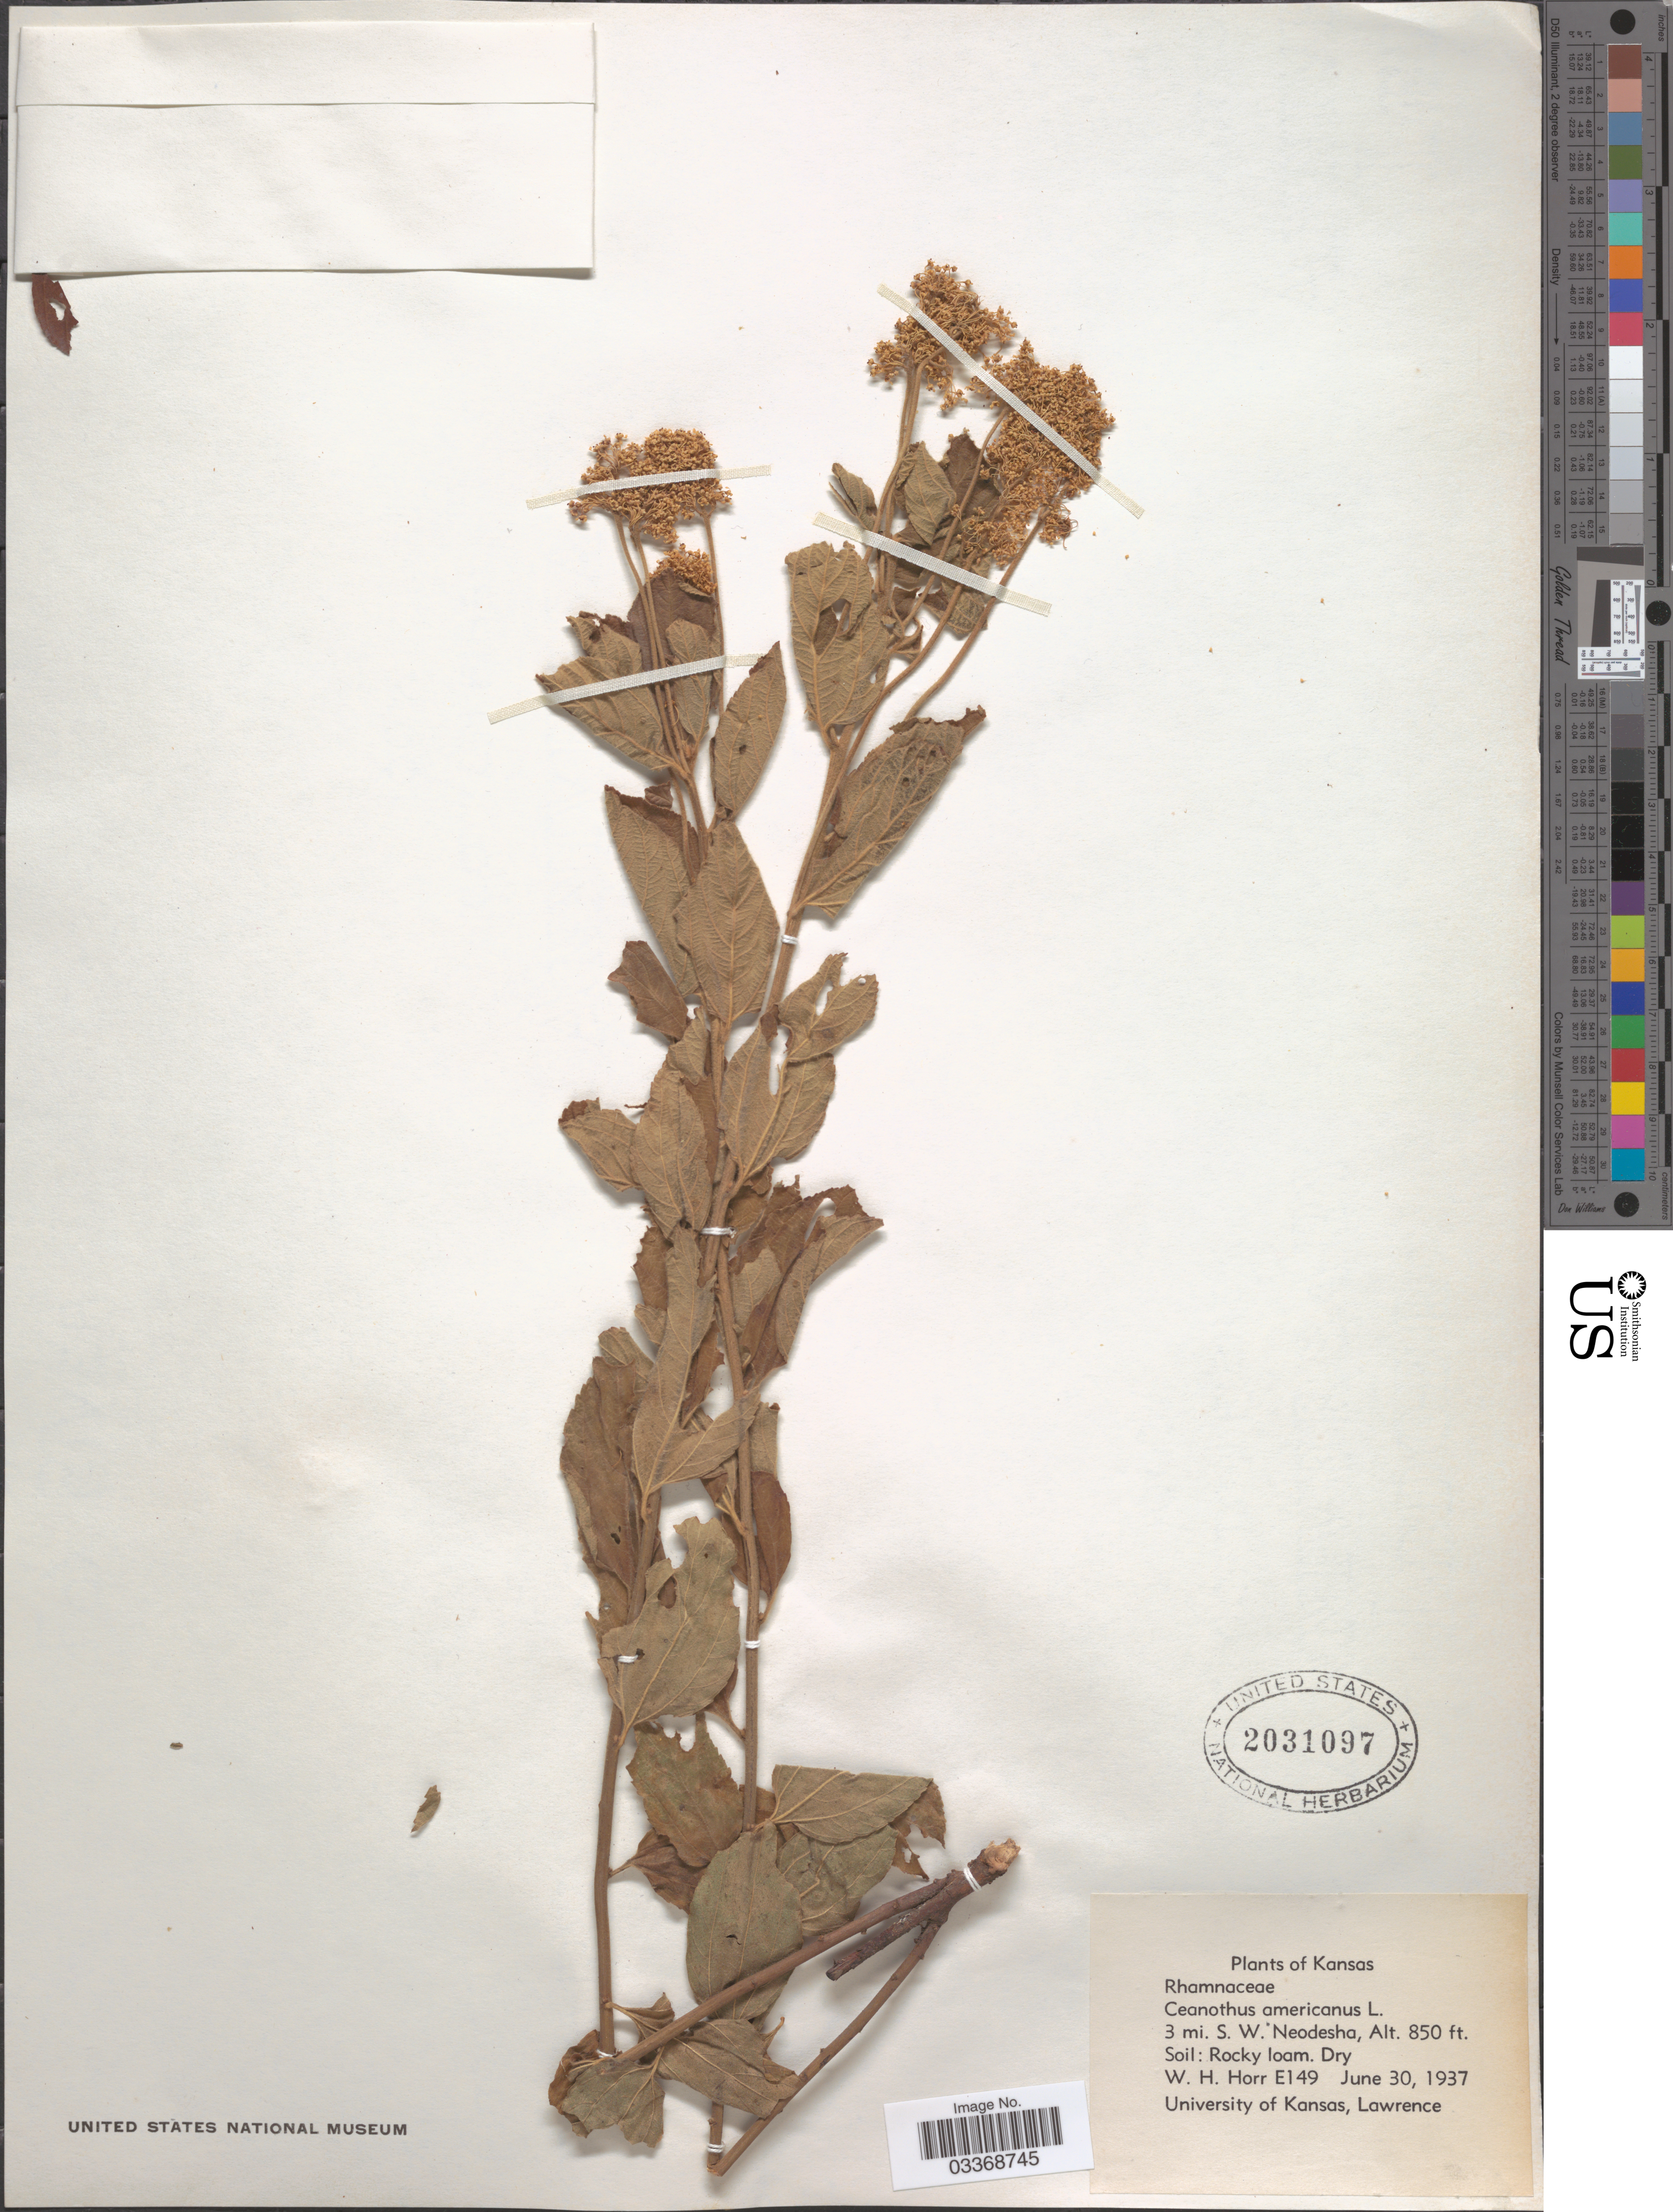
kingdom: Plantae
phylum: Tracheophyta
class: Magnoliopsida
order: Rosales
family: Rhamnaceae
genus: Ceanothus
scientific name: Ceanothus americanus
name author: L.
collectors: W. H. Horr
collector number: E149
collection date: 1937-06-30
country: United States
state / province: Kansas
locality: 3 mi. S. W. Neodesha.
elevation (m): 259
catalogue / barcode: US 2031097